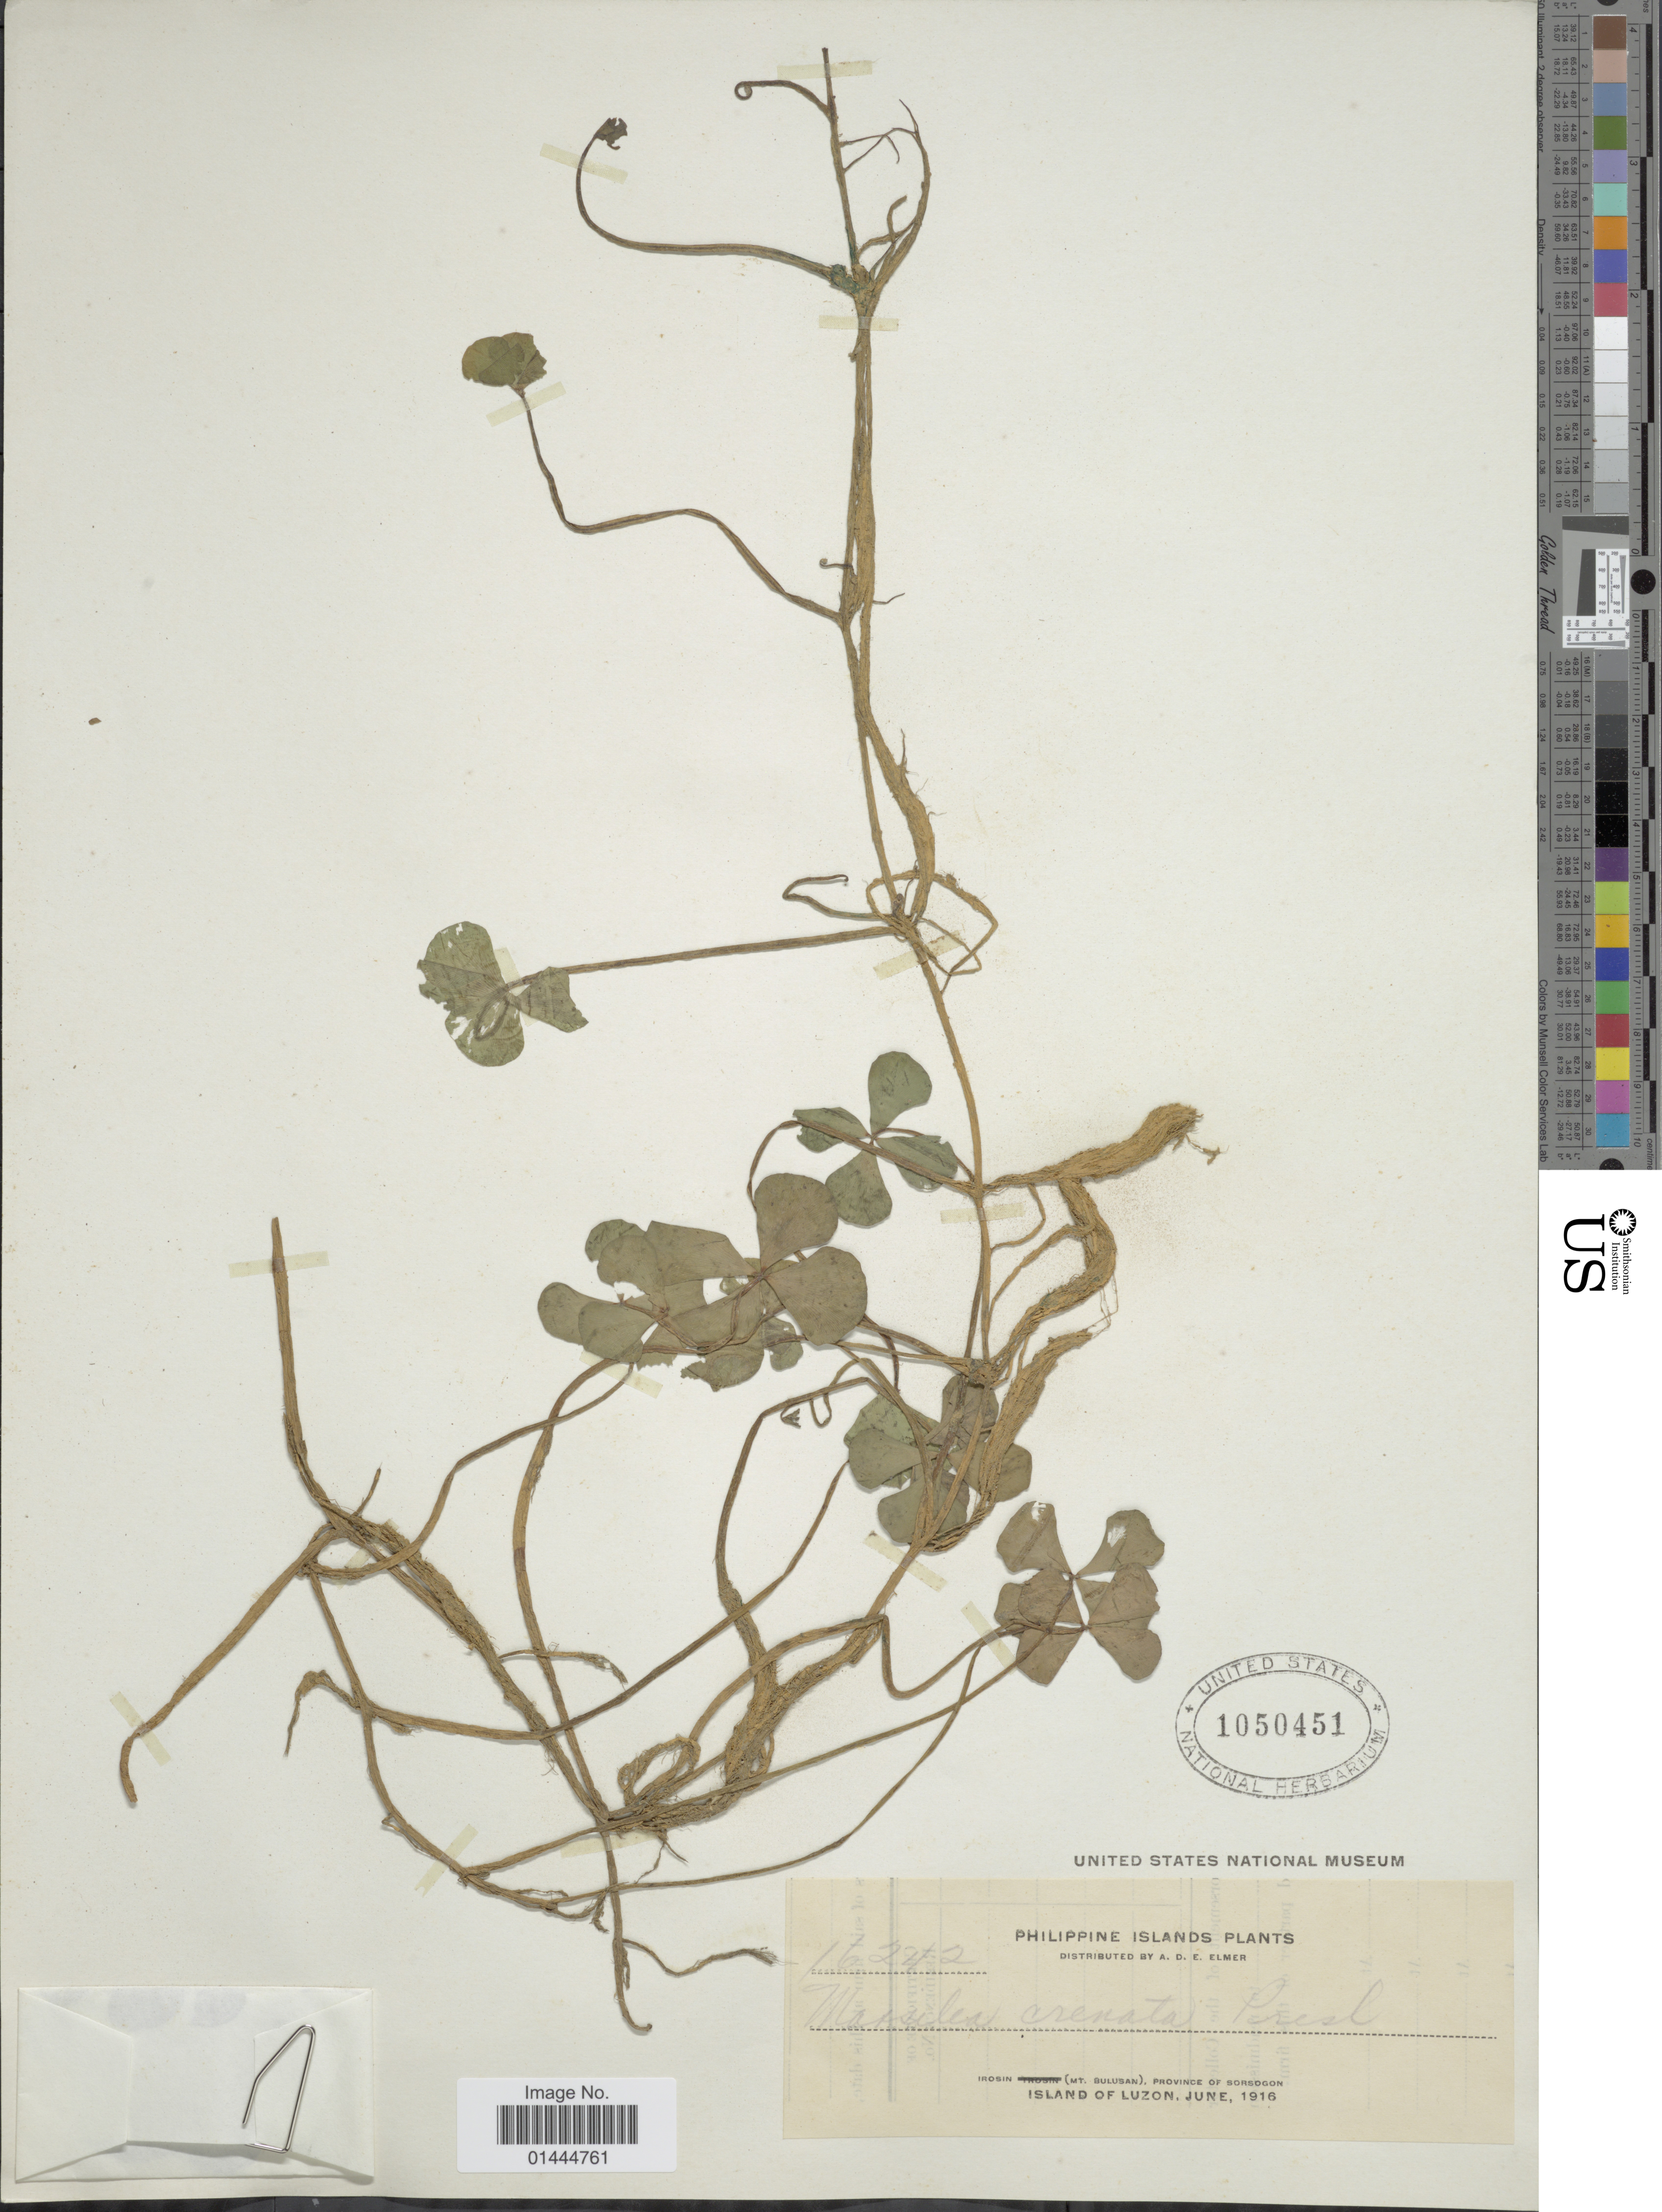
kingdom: Plantae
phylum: Tracheophyta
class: Polypodiopsida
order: Salviniales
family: Marsileaceae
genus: Marsilea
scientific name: Marsilea crenata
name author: C. Presl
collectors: A. D. E. Elmer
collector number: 16242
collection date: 1916-06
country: Philippines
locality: Irosin (Mt. Bulusan), Province of Sorsogon, Island of Luzon.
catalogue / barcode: US 1050451